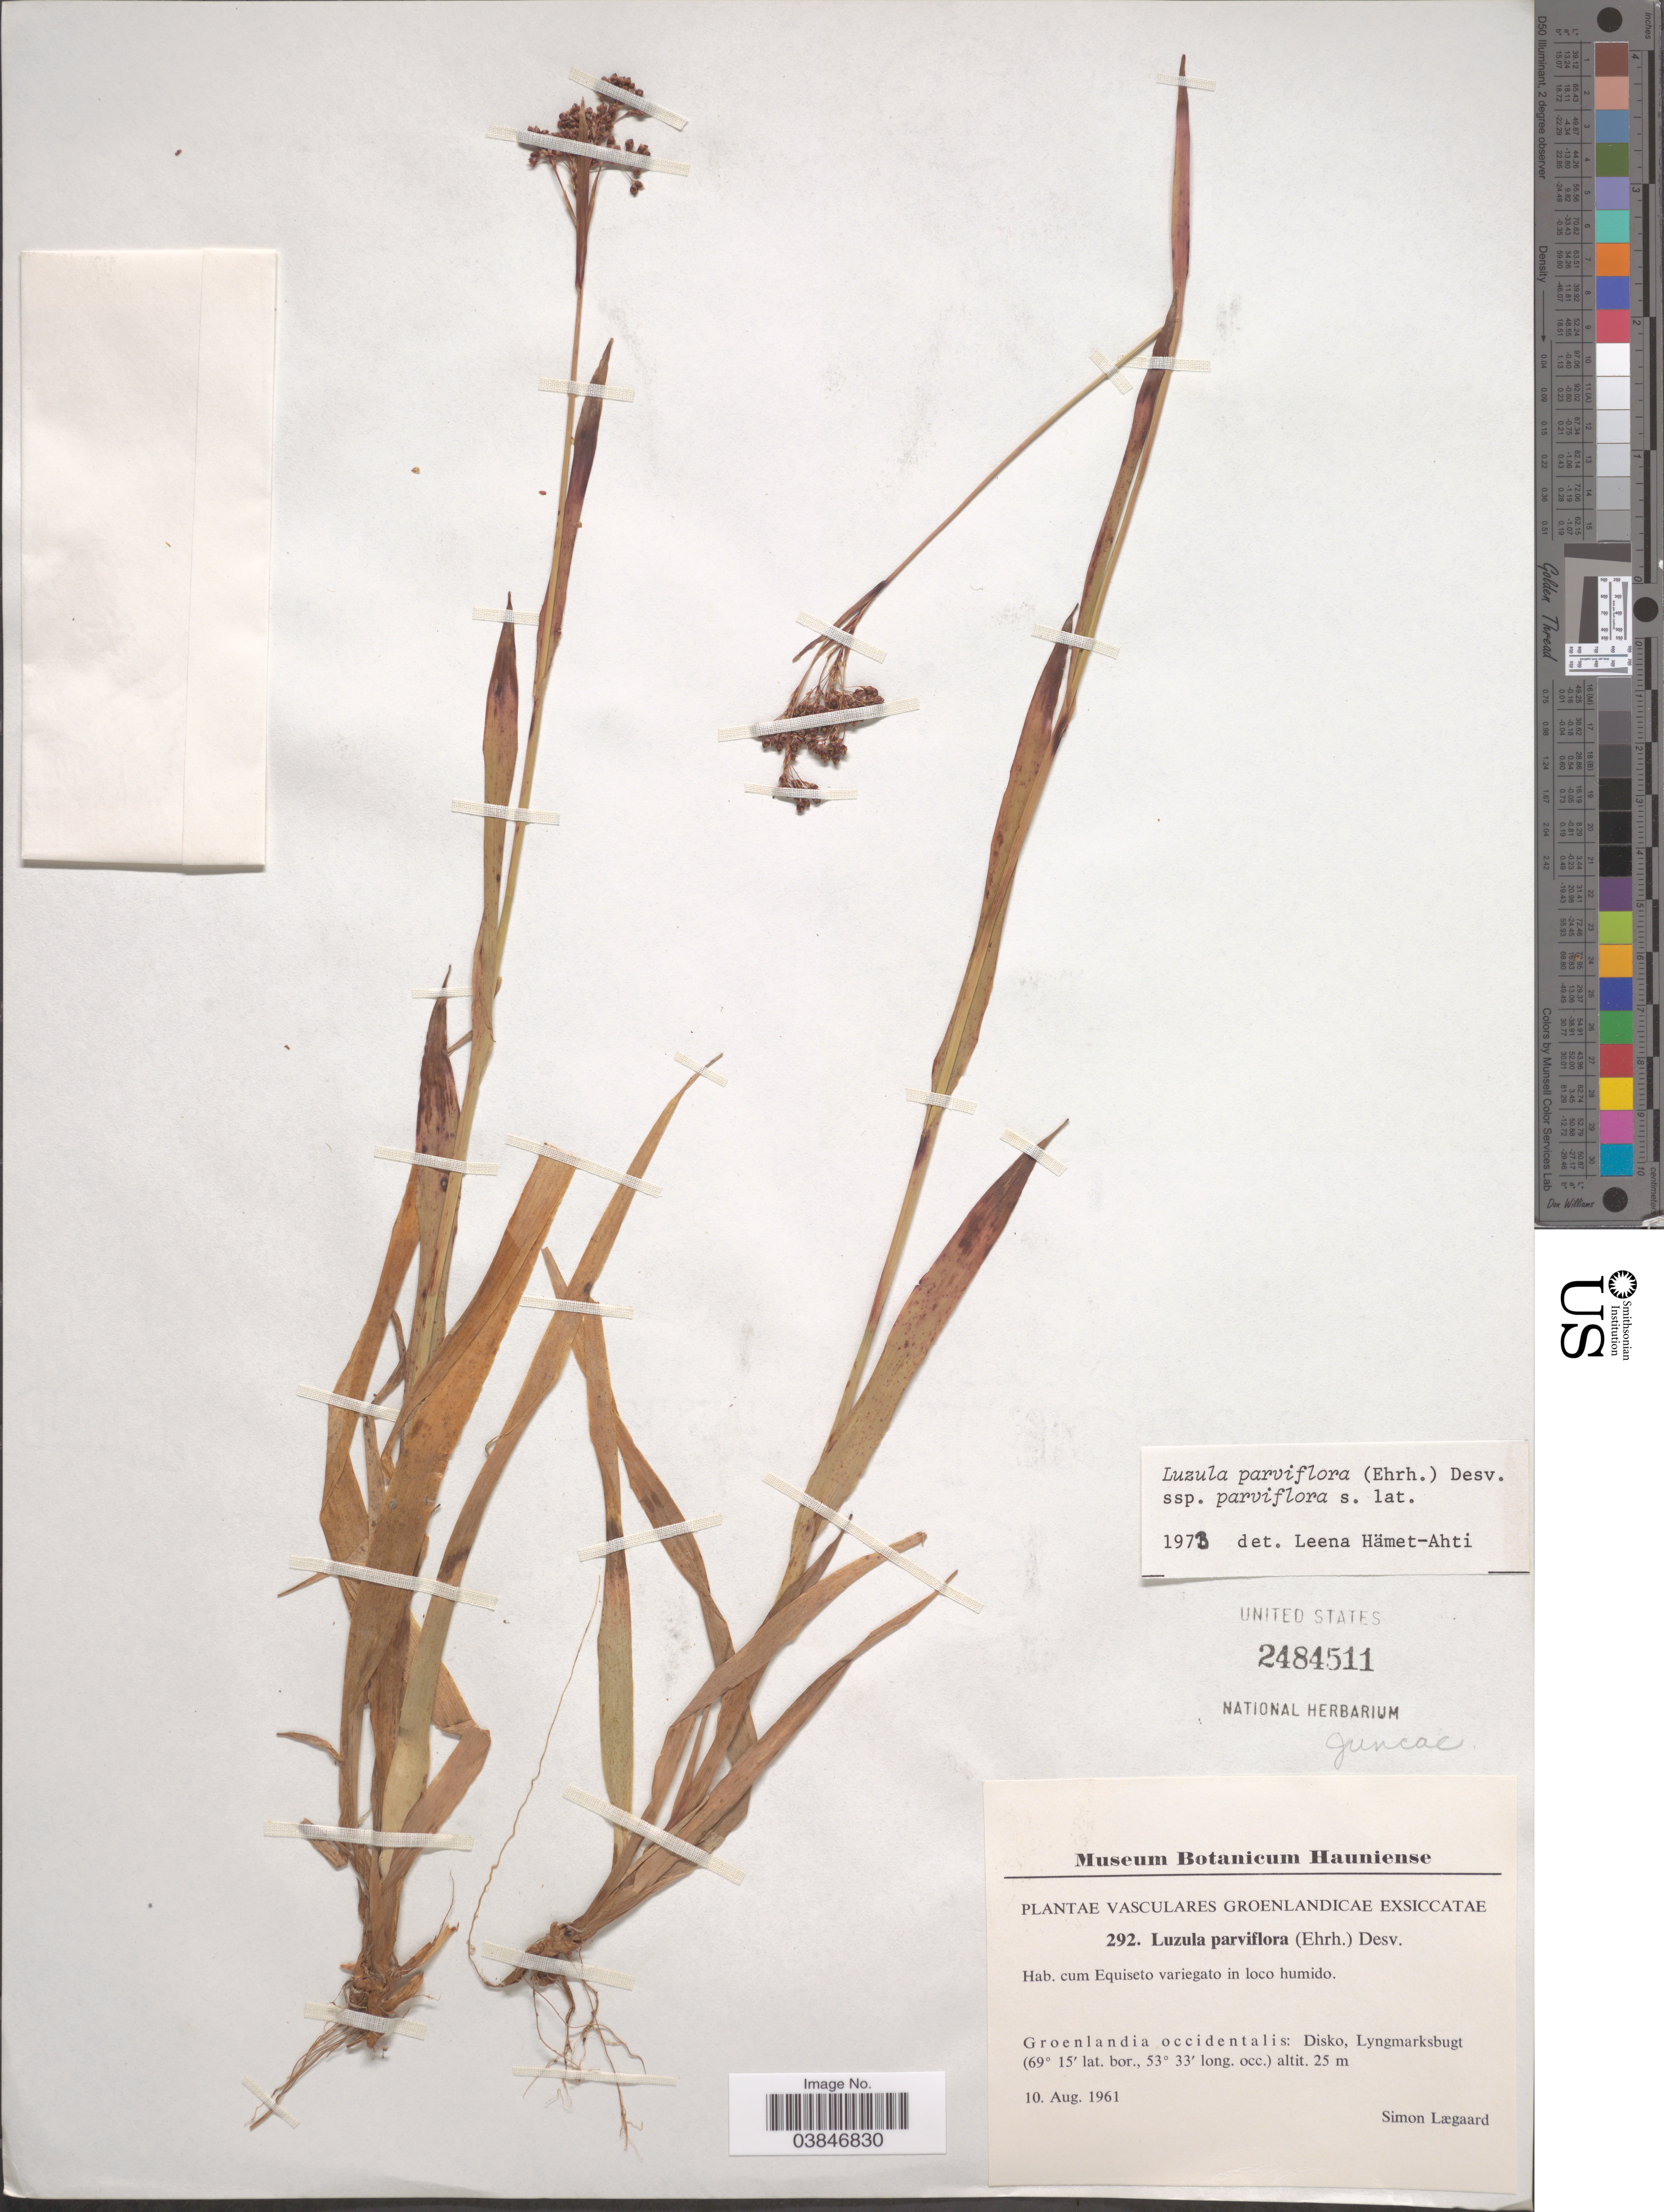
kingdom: Plantae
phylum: Tracheophyta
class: Liliopsida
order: Poales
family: Juncaceae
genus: Luzula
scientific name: Luzula parviflora subsp. parviflora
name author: (Ehrh.) Desv.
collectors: S. Lægaard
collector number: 292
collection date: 1961-08-10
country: Greenland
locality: Groenlandia occidentalis: Disko, Lyngmarksbugt.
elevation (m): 25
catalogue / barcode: US 2484511